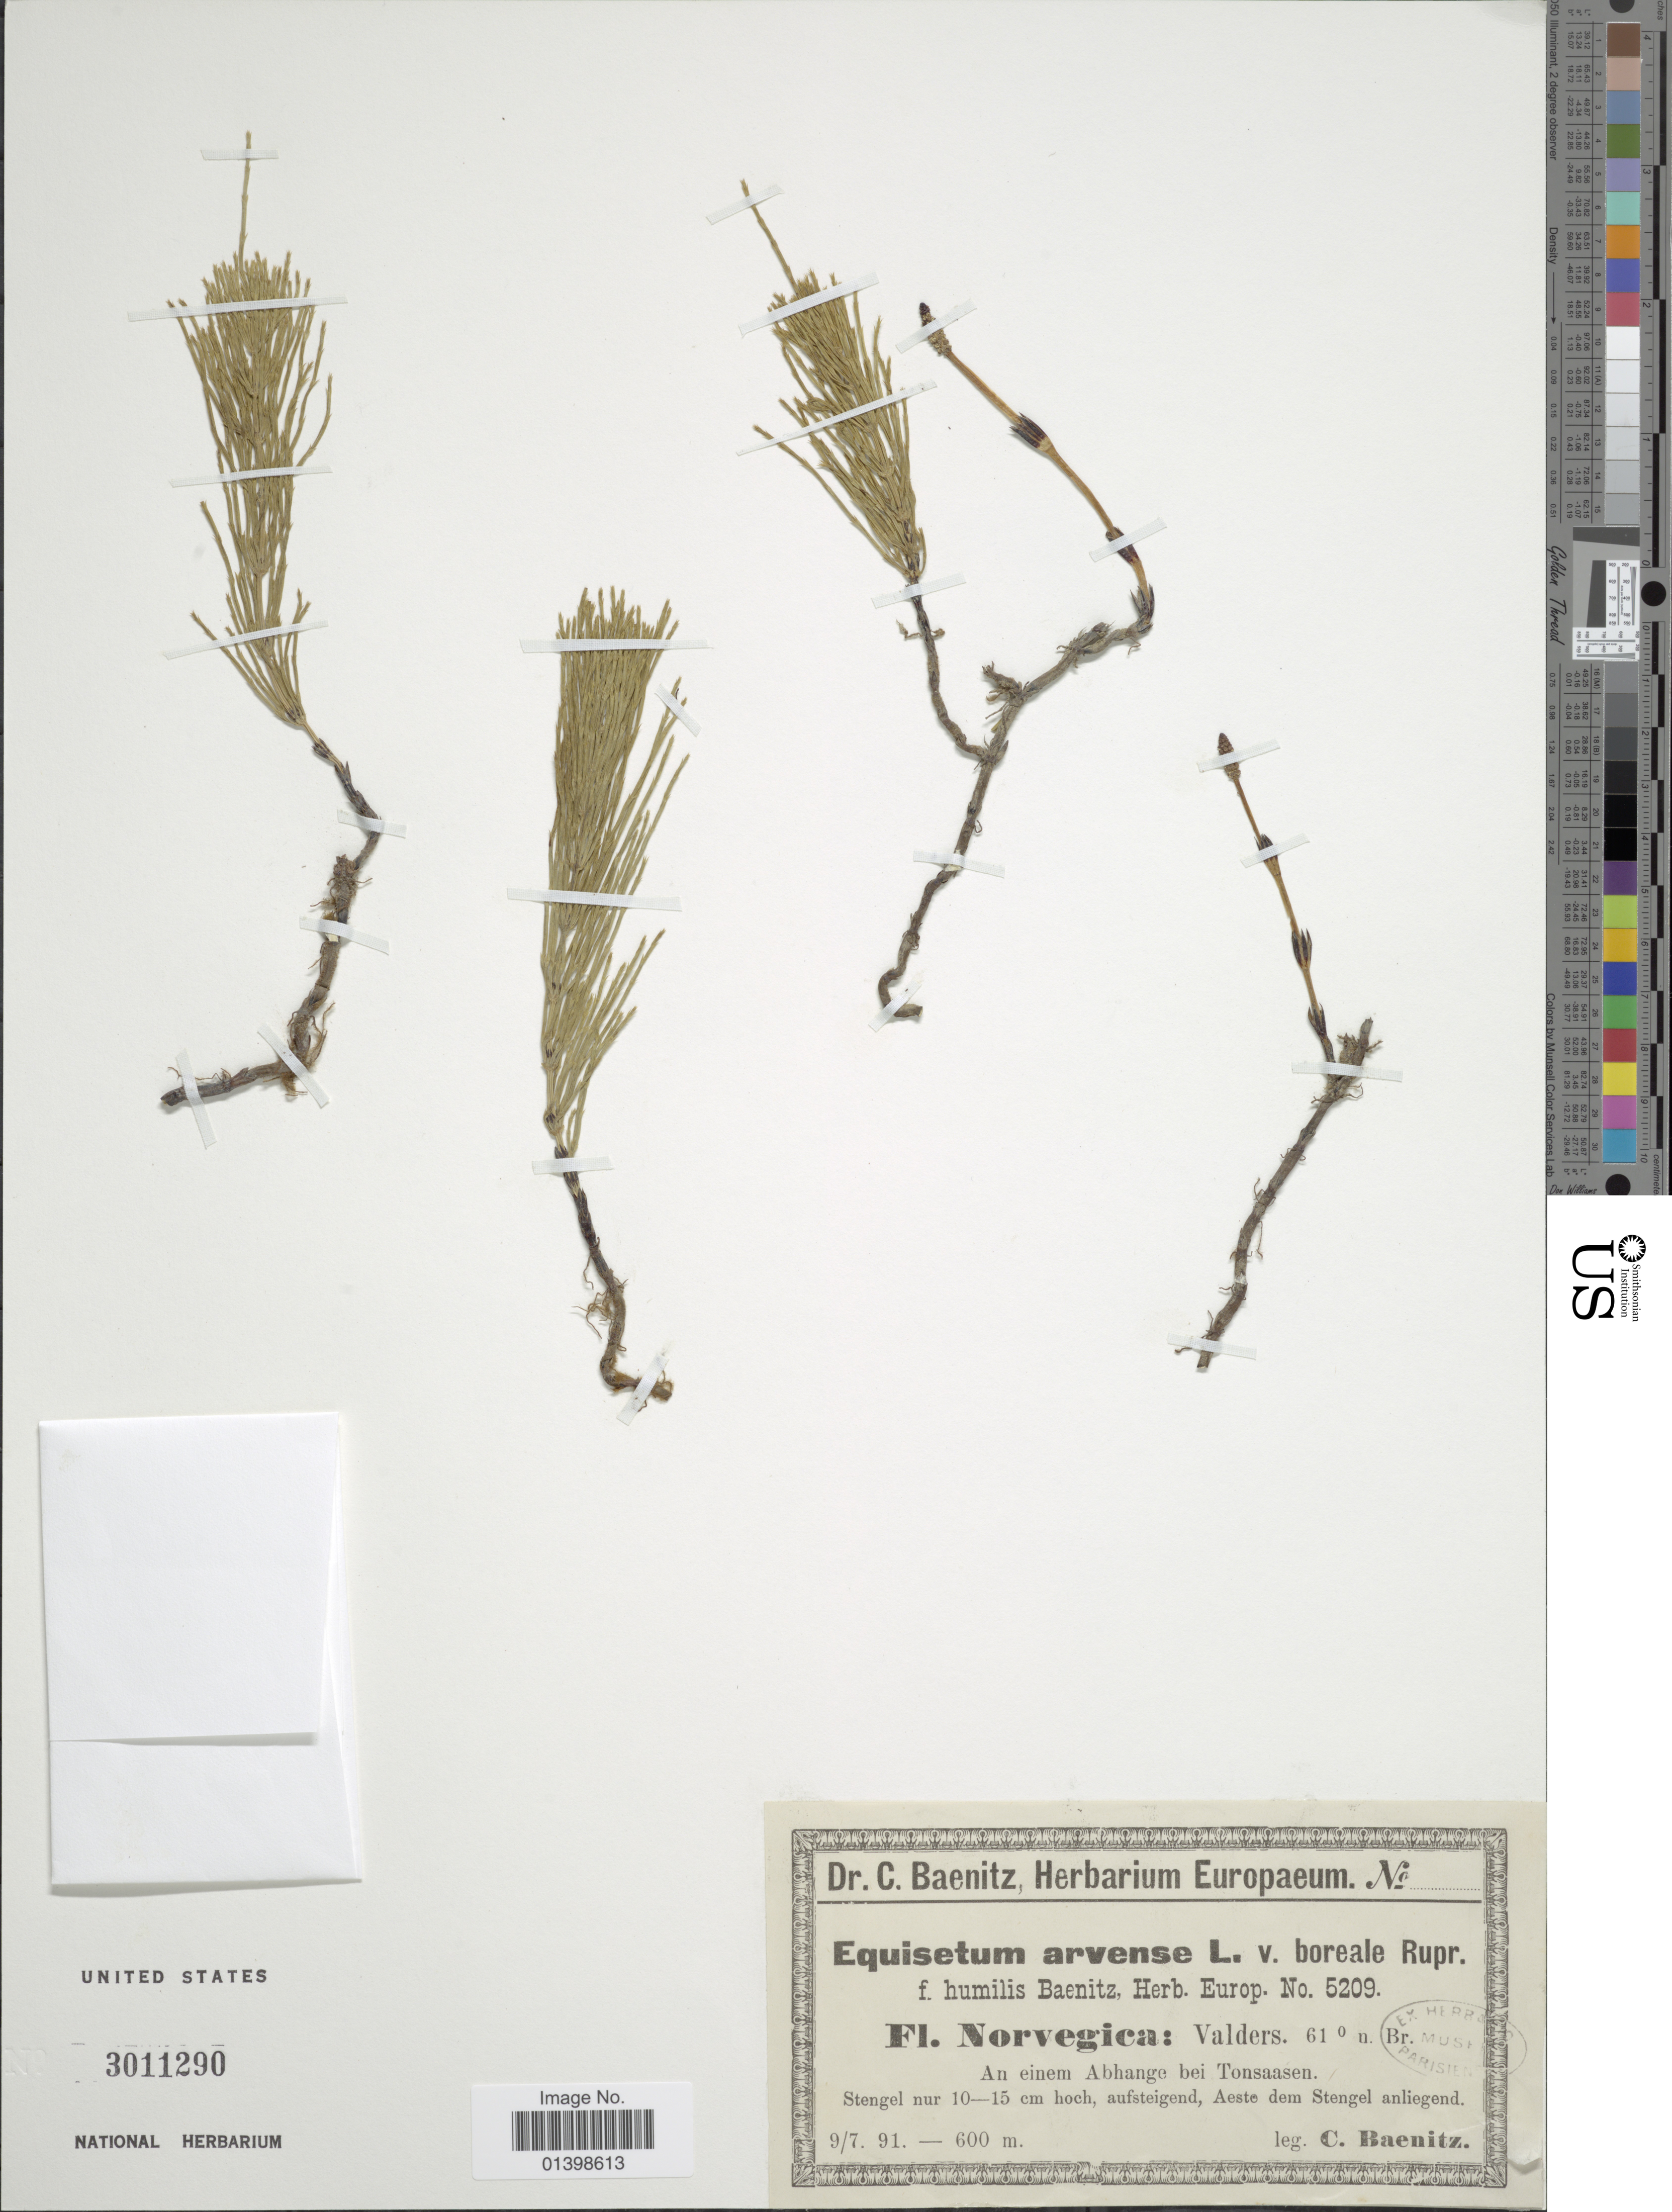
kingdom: Plantae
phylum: Tracheophyta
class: Polypodiopsida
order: Equisetales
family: Equisetaceae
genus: Equisetum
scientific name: Equisetum arvense var. boreale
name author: (Bong.) Rupr.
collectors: C. G. Baenitz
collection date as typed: Transcribed d/m/y: 9/7/91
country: Norway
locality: Valders, An einem Abhnage bei Tonsaasen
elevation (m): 600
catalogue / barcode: US 3011290